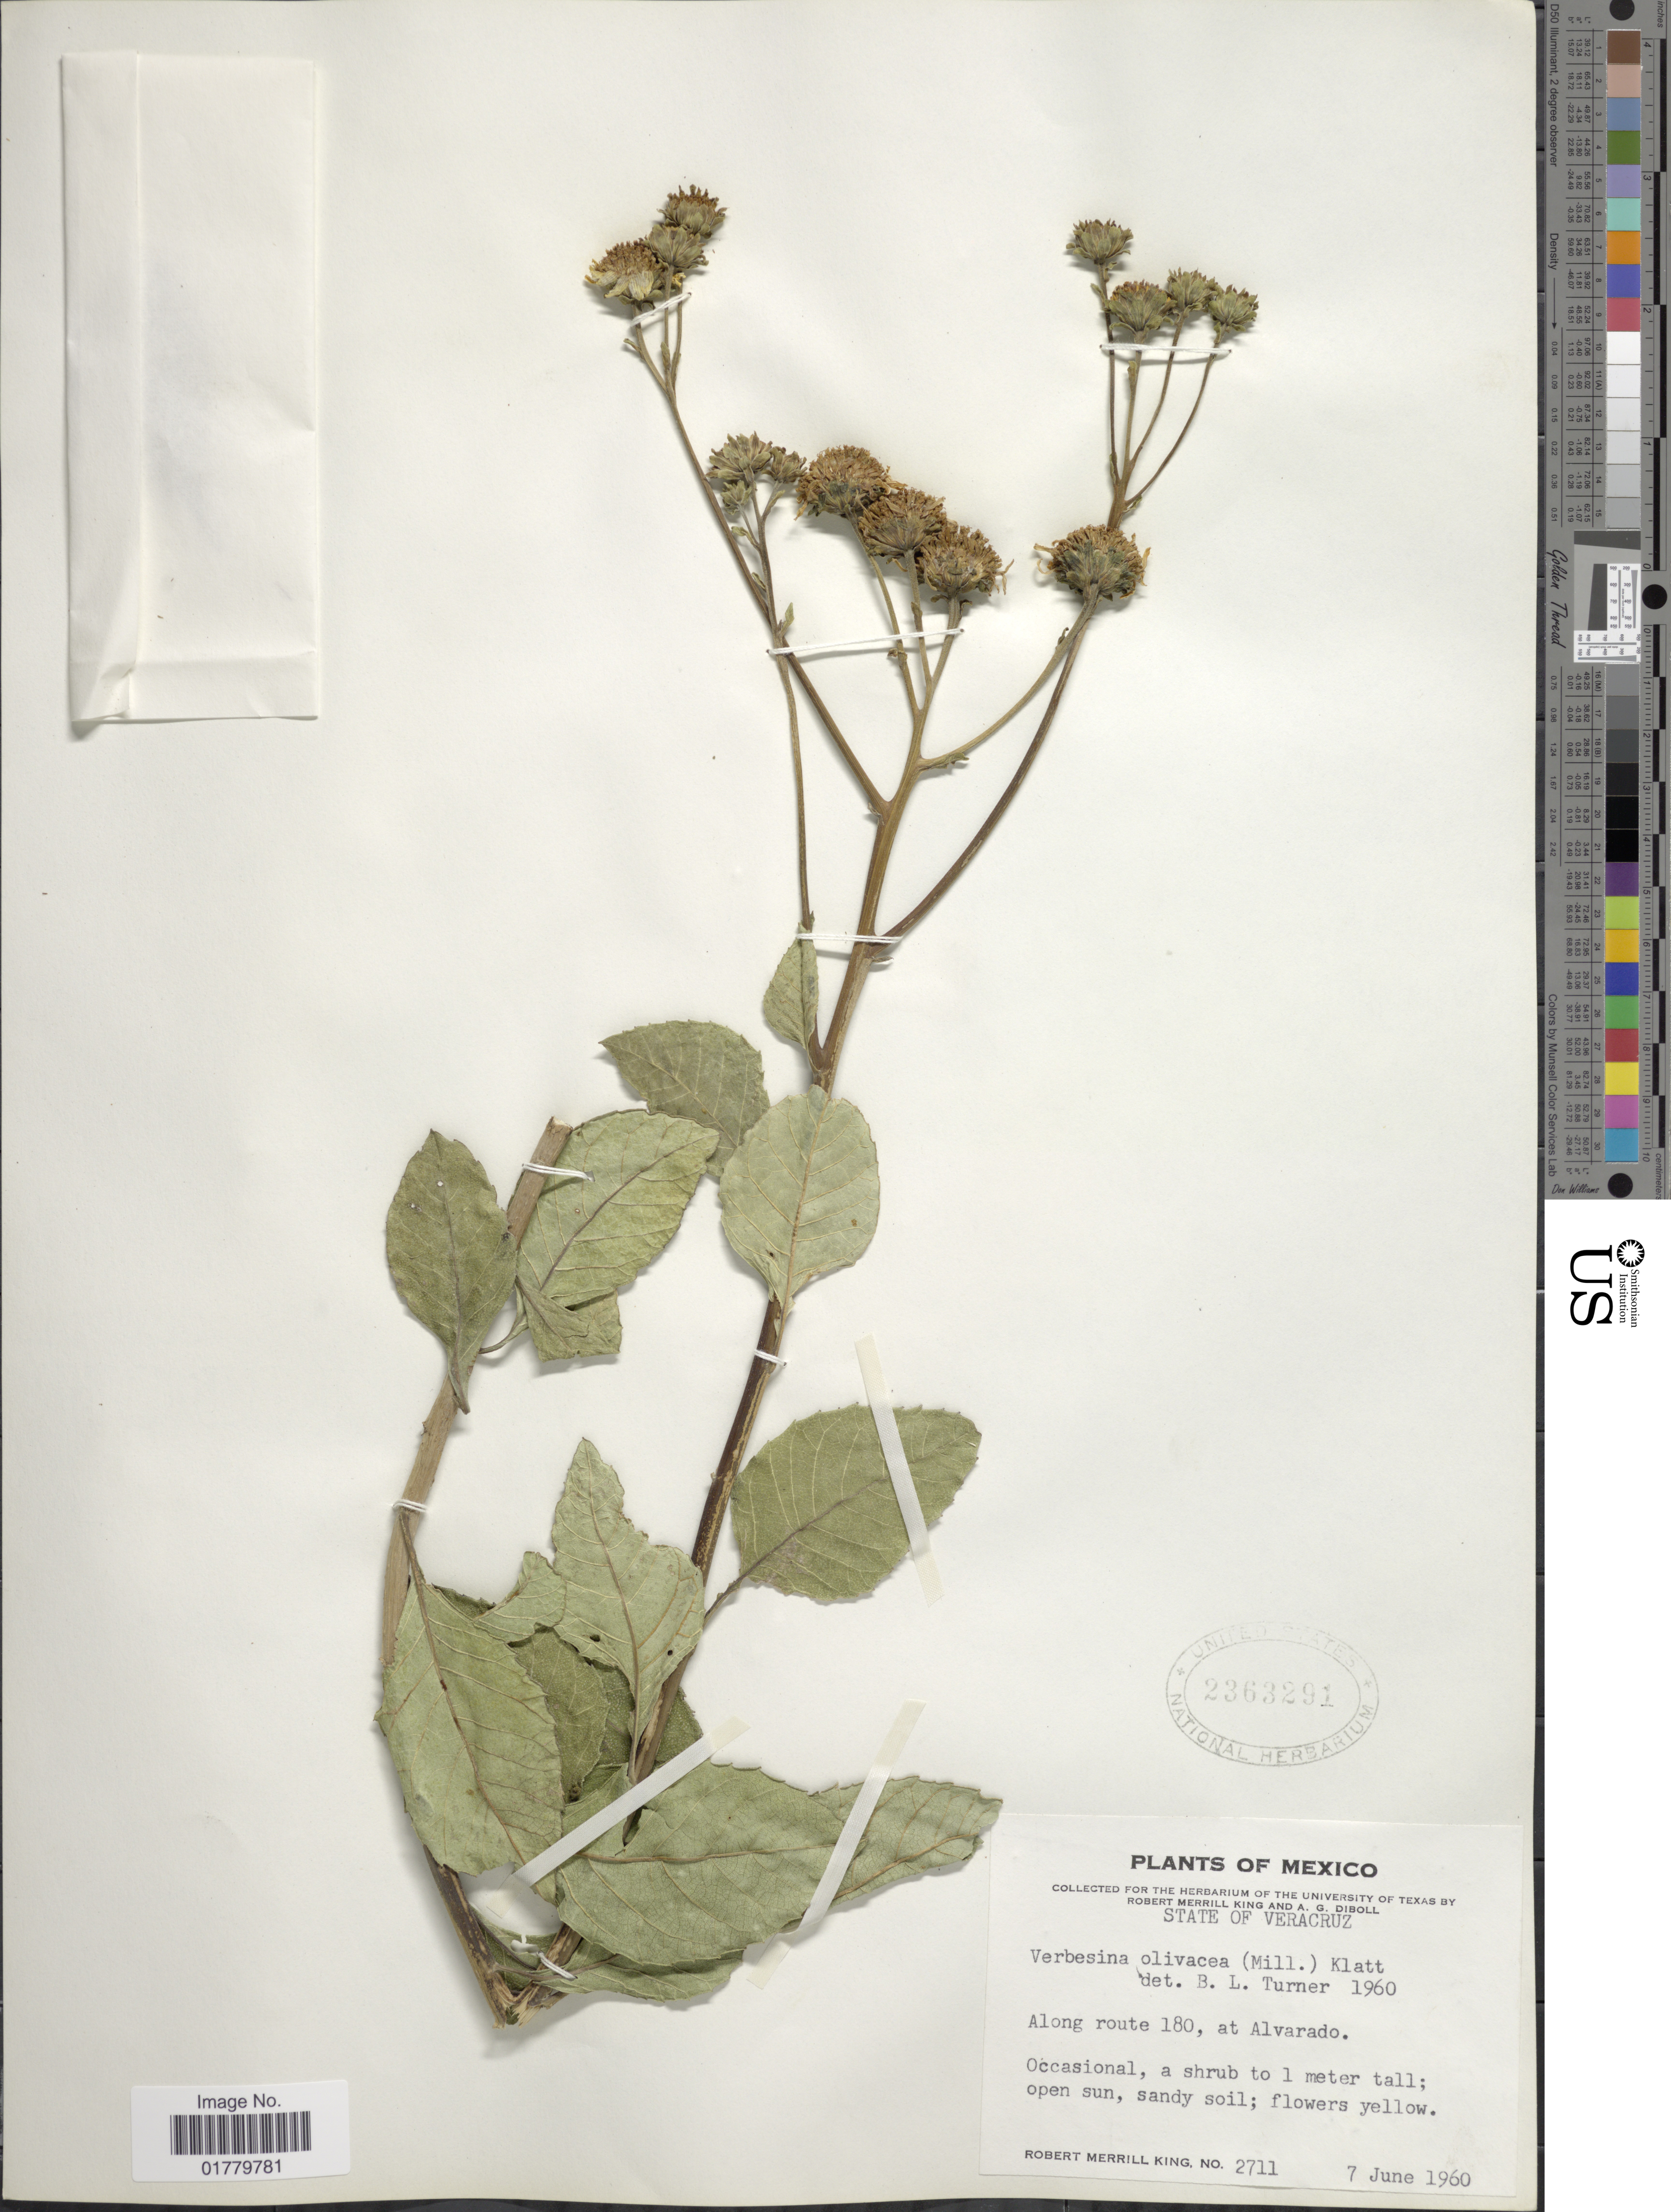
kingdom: Plantae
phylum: Tracheophyta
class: Magnoliopsida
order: Asterales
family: Asteraceae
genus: Verbesina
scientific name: Verbesina lindenii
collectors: R. M. King & A. Diboll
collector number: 2711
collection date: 1960-06-07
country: Mexico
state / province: Veracruz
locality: State of Veracruz. alogn route 180, at Alvarado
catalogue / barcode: US 2363291